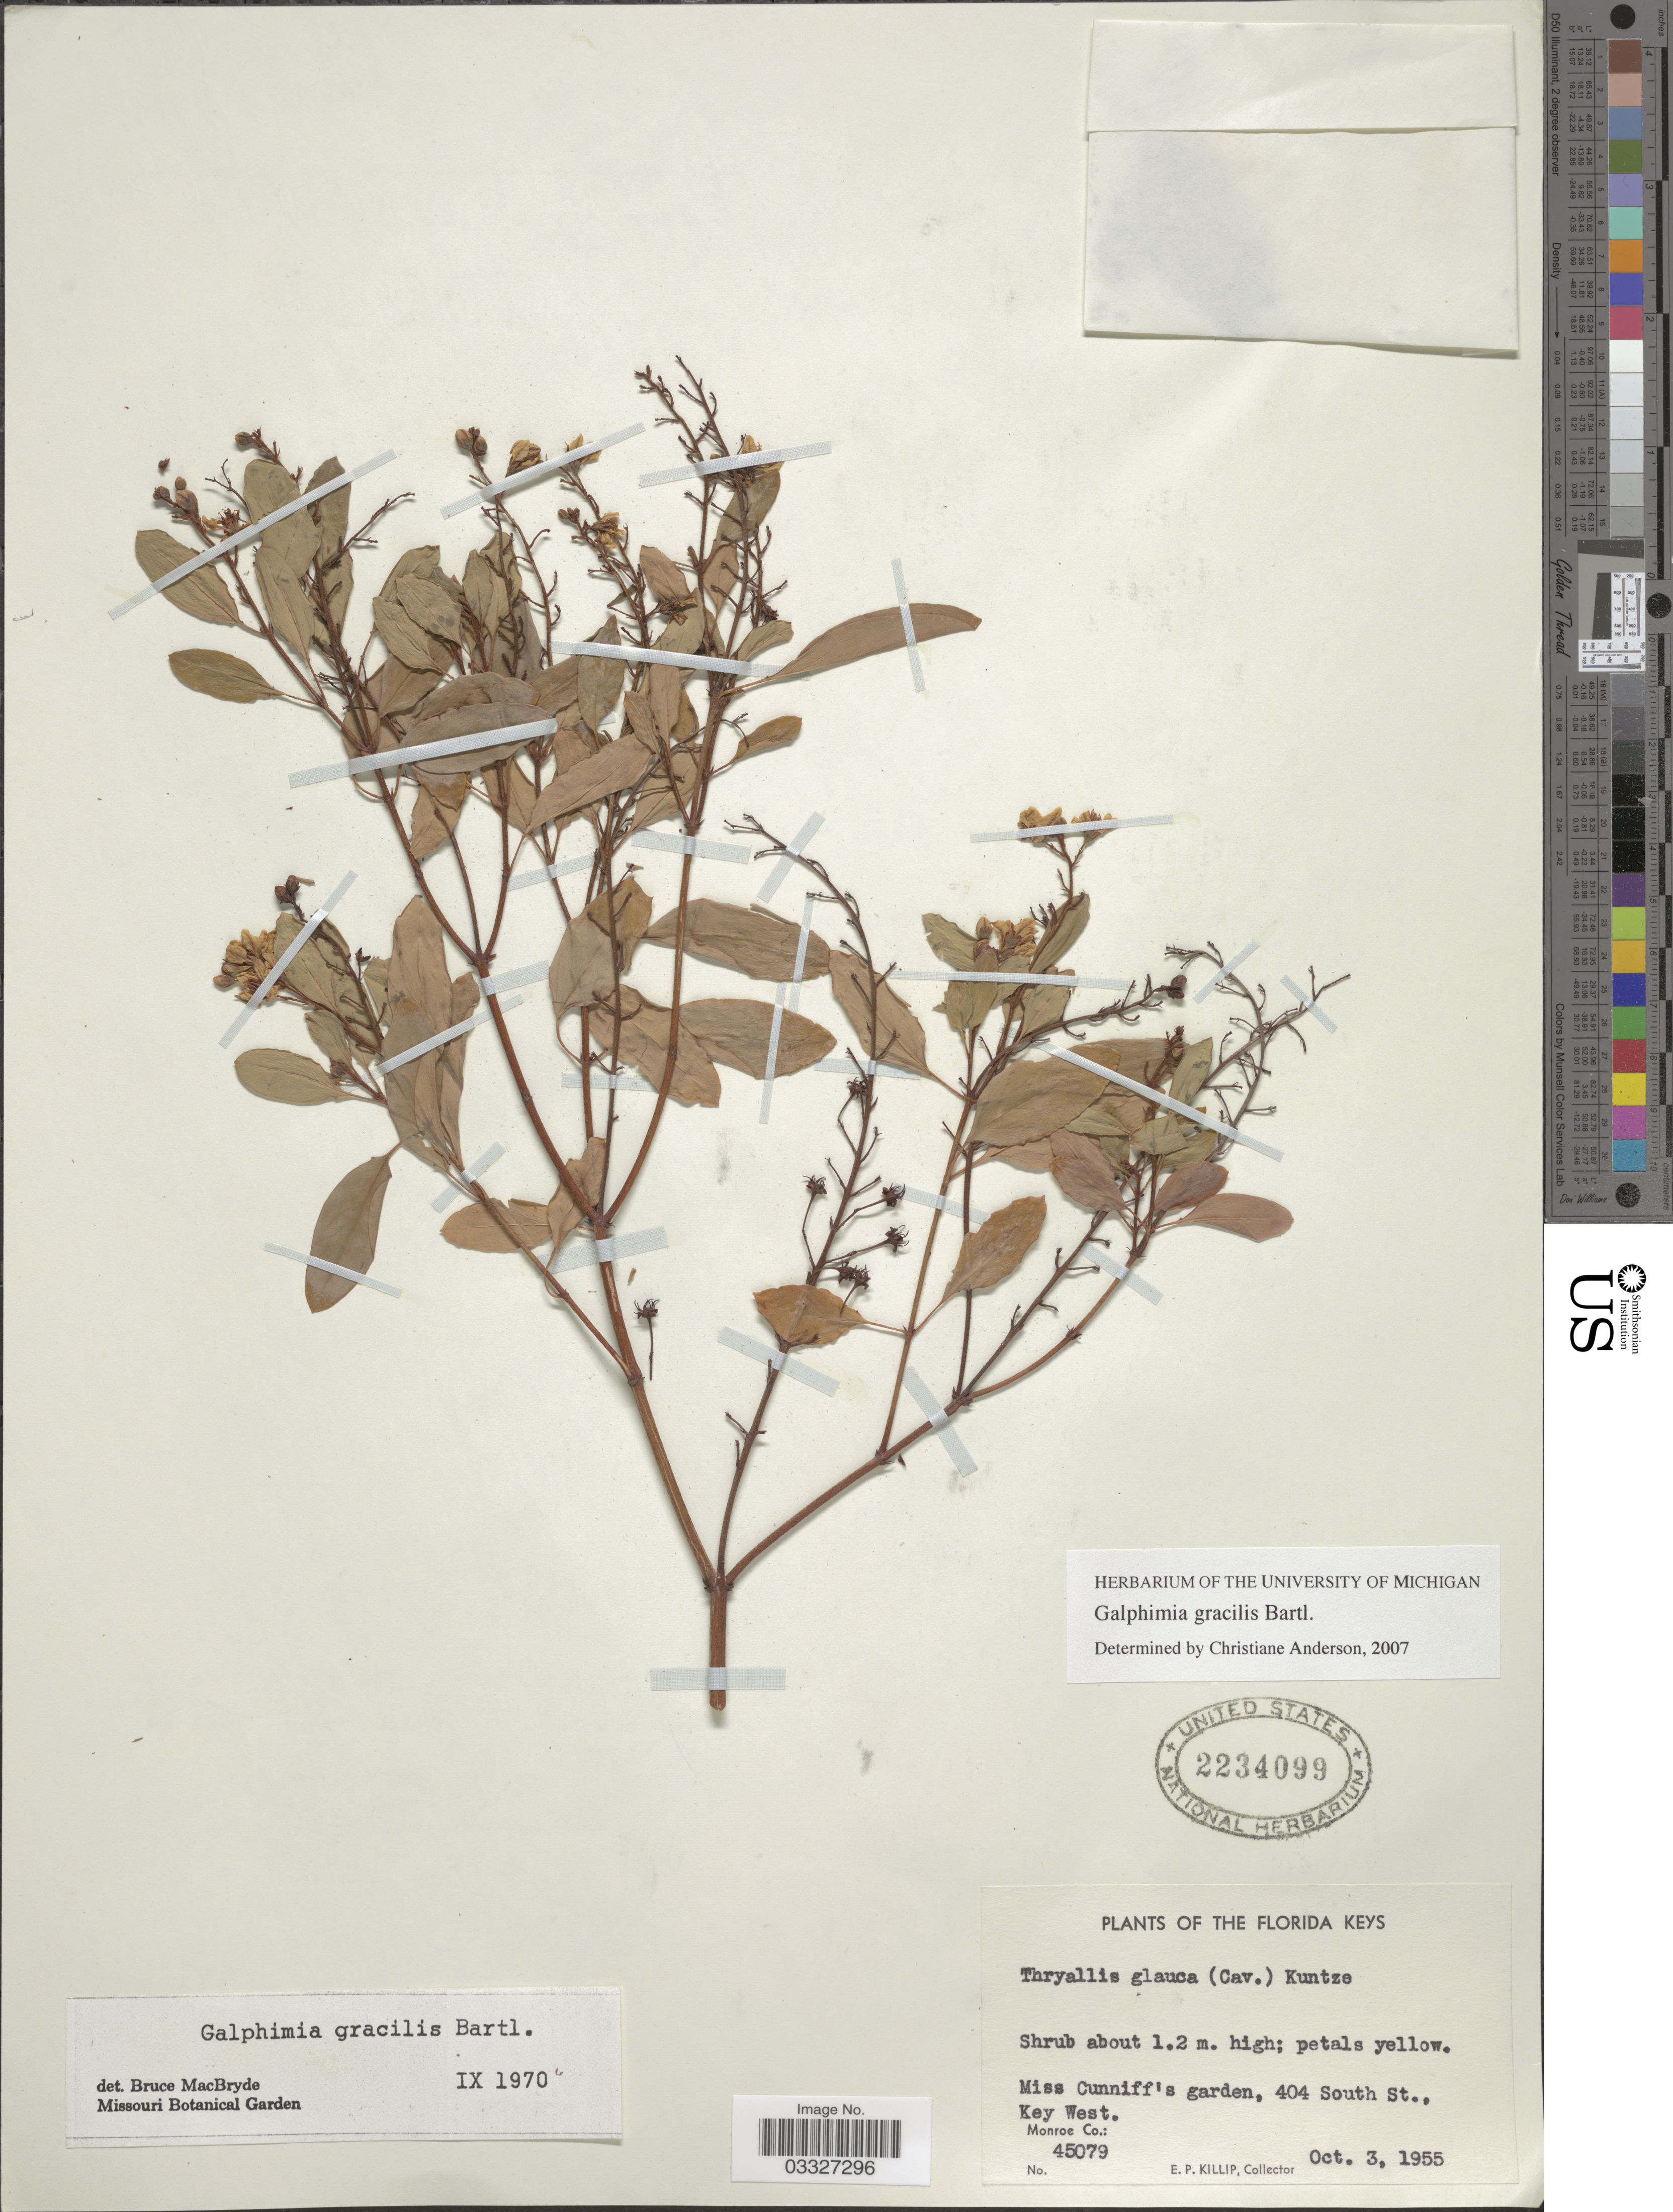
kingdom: Plantae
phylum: Tracheophyta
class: Magnoliopsida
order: Malpighiales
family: Malpighiaceae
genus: Galphimia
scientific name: Galphimia glauca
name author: Cav.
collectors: E. P. Killip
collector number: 45079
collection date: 1955-10-03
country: United States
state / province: Florida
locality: Miss Cunniff's garden, 404 South St., Key West. Monroe Co.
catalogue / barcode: US 2234099